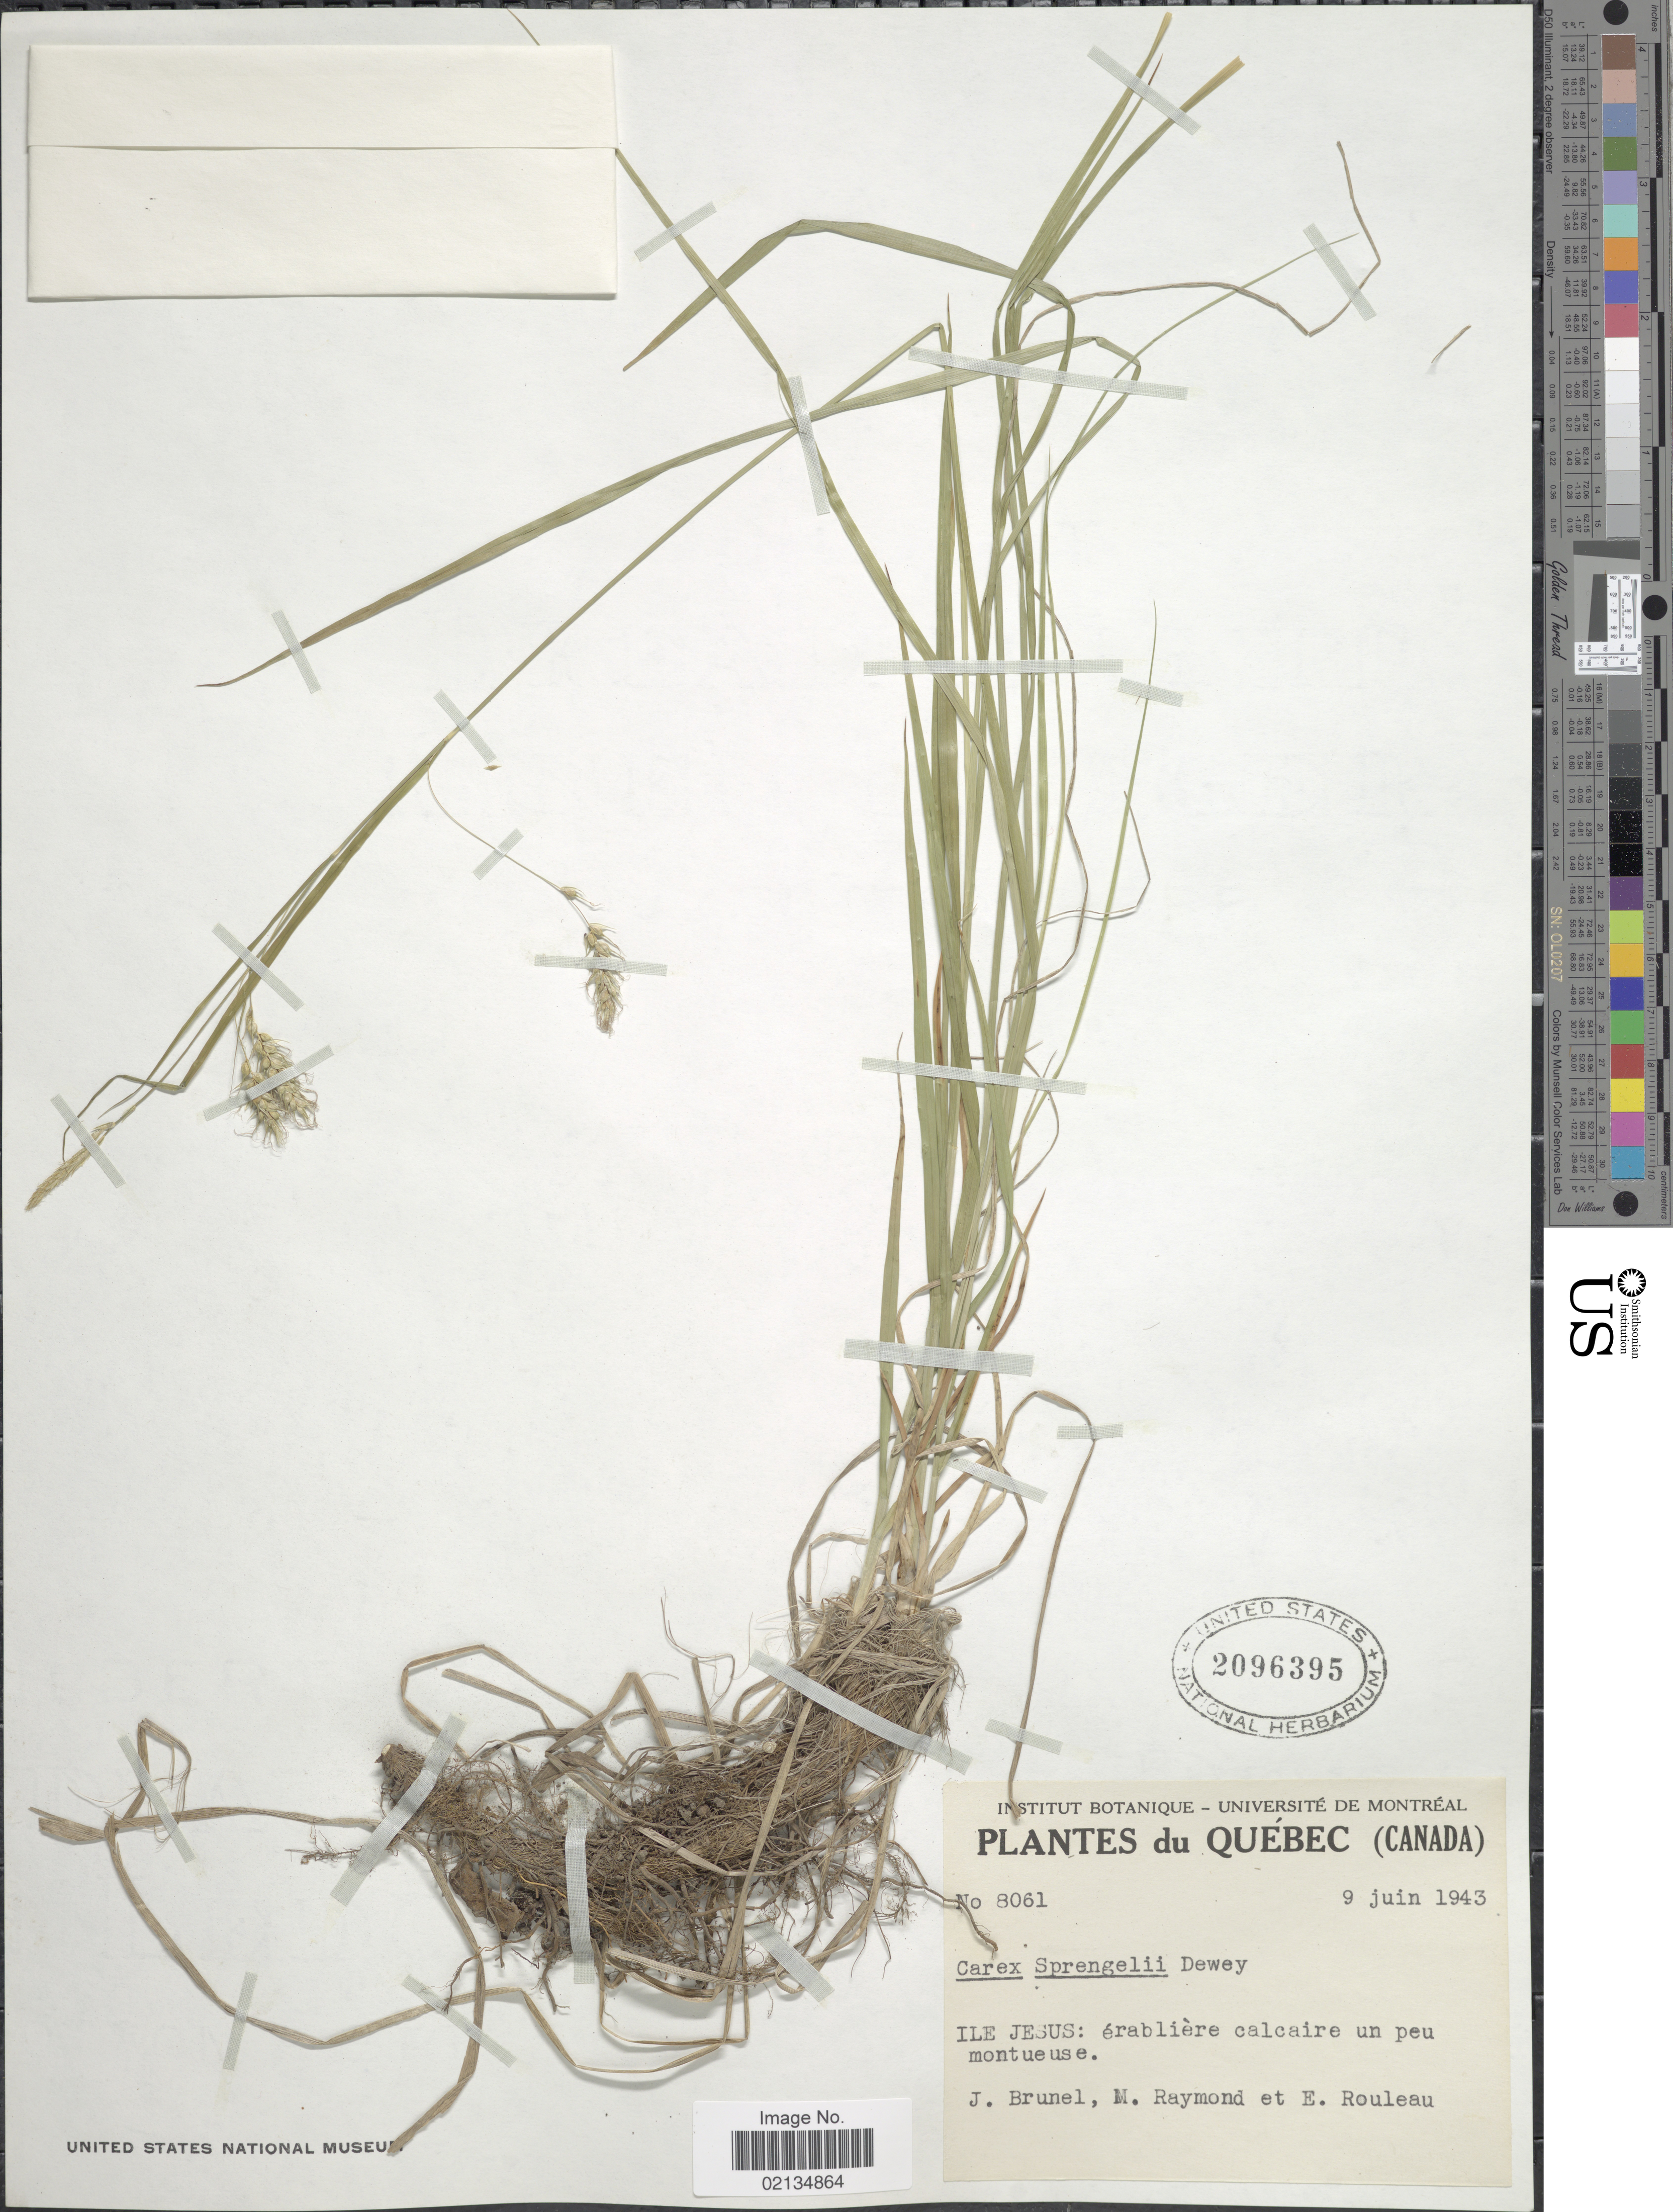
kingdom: Plantae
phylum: Tracheophyta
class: Liliopsida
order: Poales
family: Cyperaceae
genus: Carex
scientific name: Carex sprengelii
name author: Dewey ex Spreng.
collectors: J. Brunel, M. Raymond & E. Rouleau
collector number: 8061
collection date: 1943-06-09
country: Canada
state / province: Quebec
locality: Ile Jesus: erabliere calcaire un peu montueuse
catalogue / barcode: US 2096395